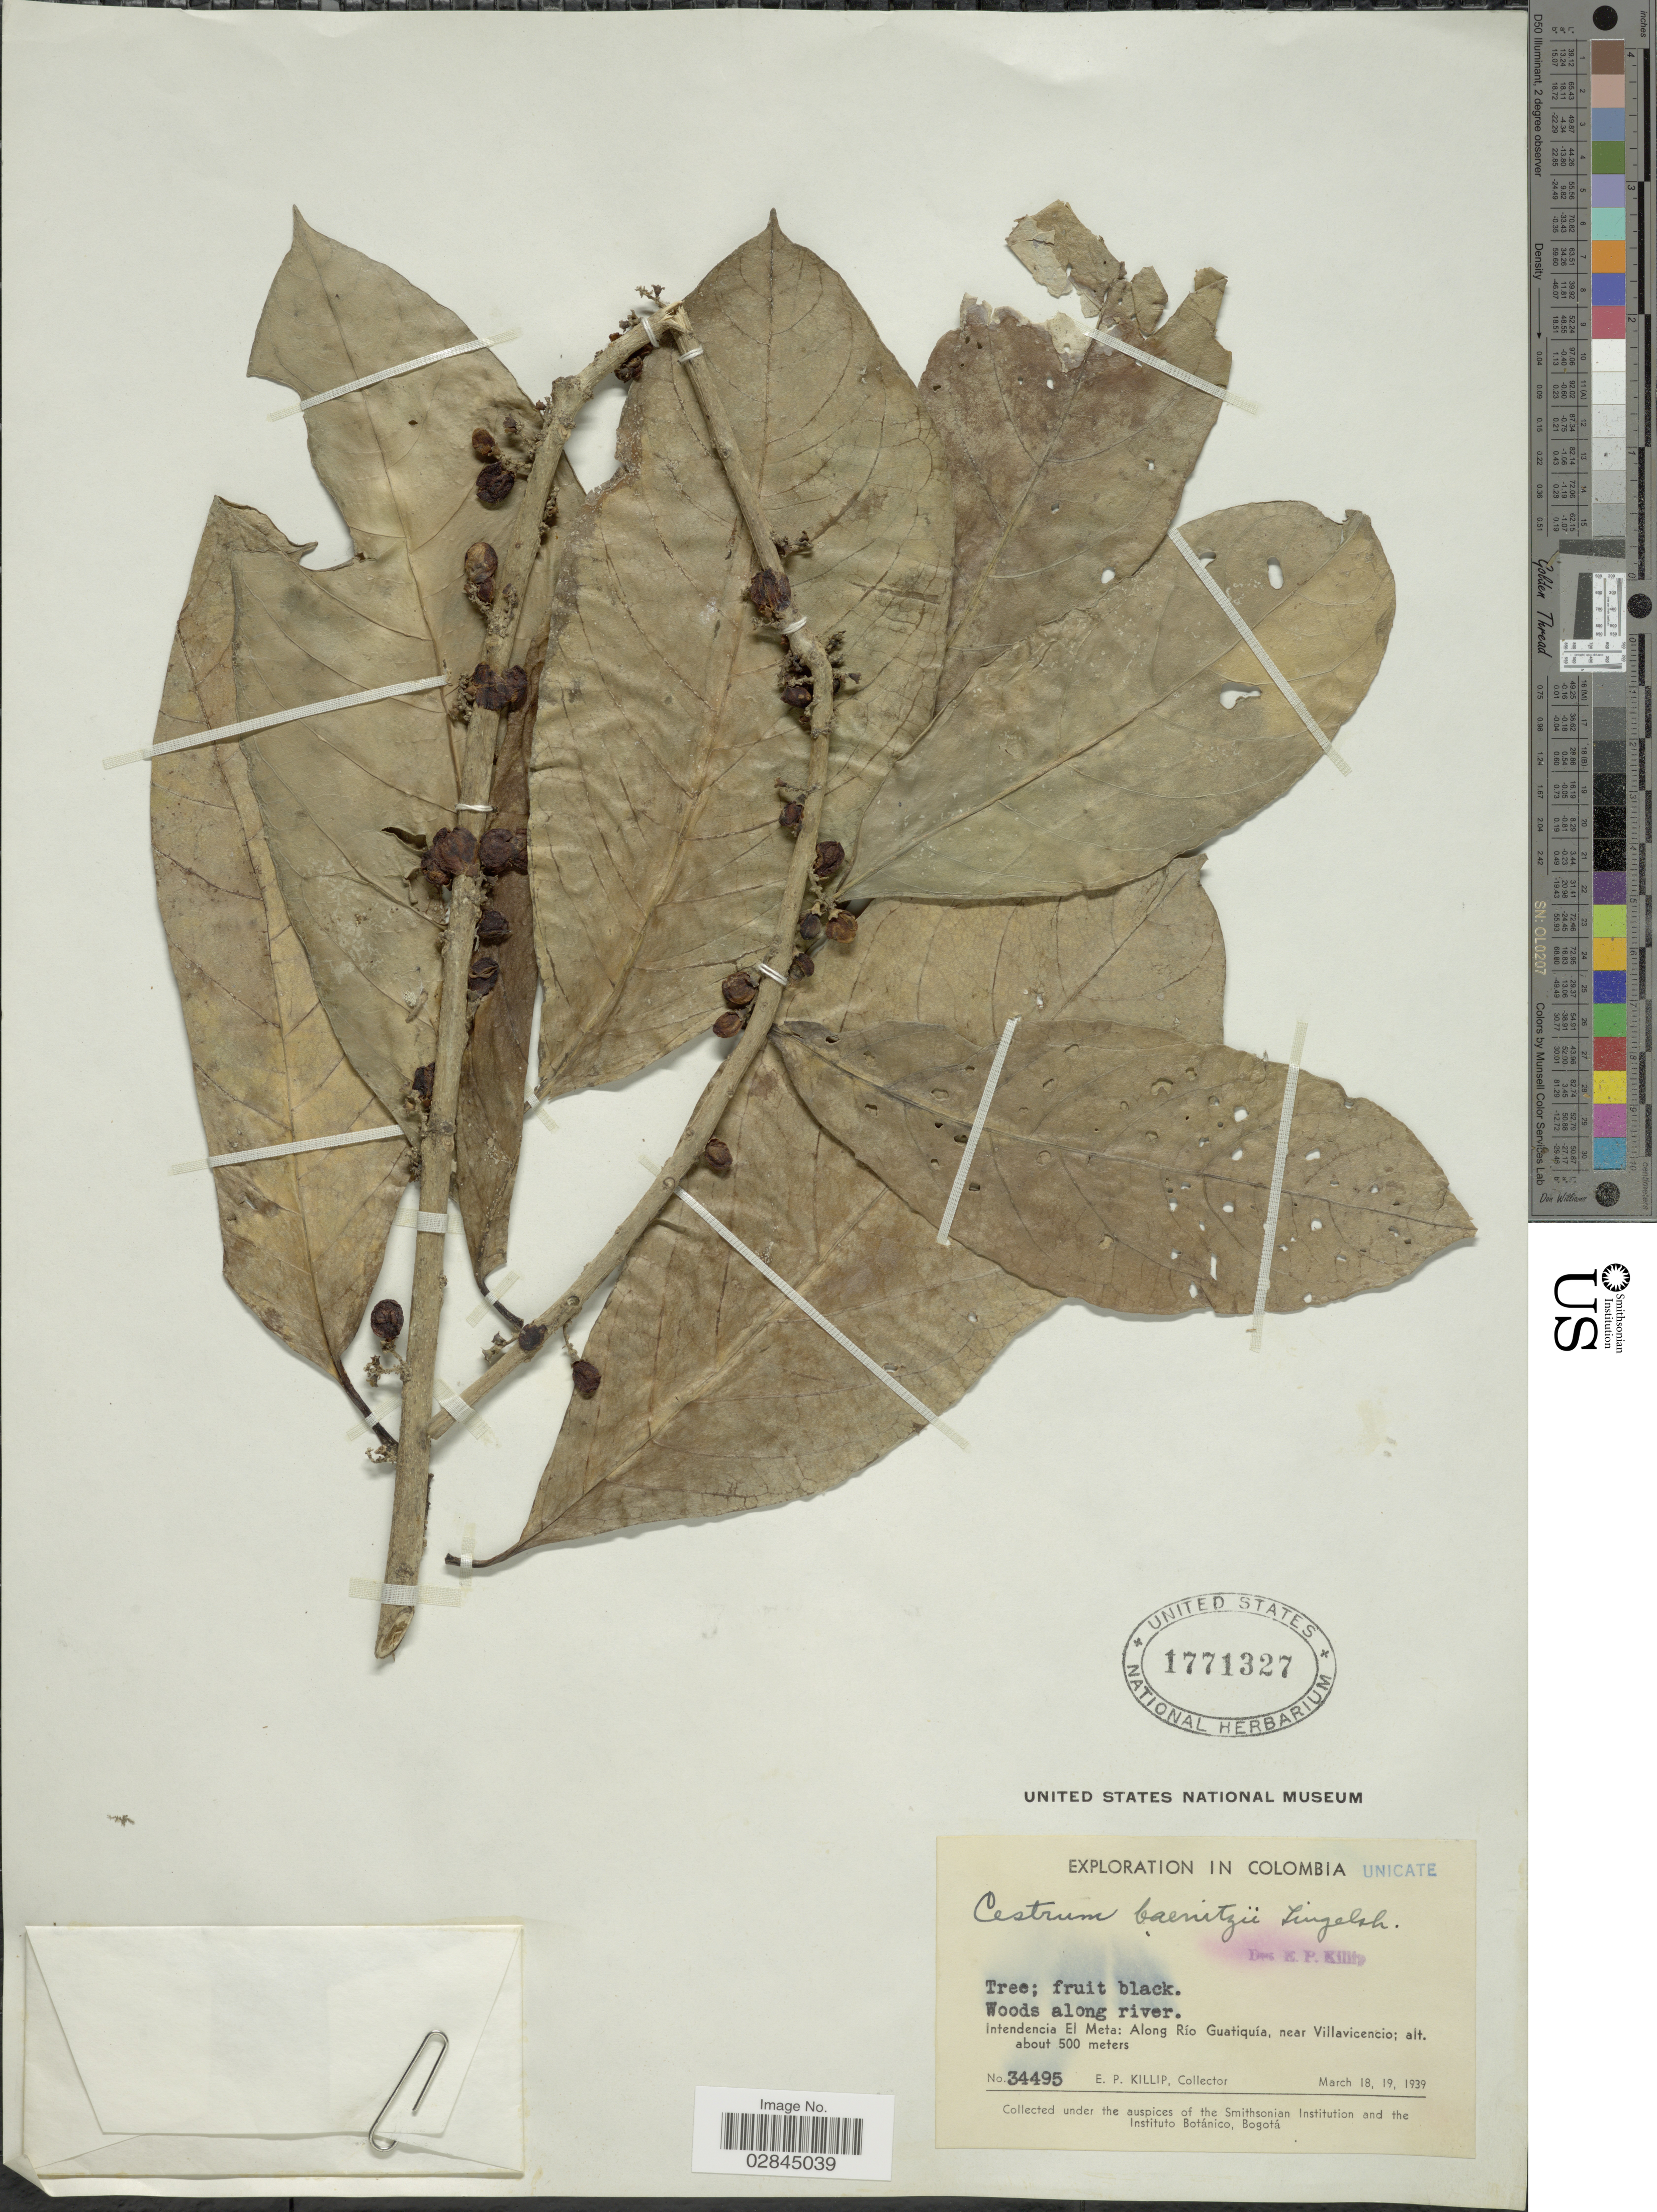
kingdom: Plantae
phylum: Tracheophyta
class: Magnoliopsida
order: Solanales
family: Solanaceae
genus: Cestrum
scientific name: Cestrum schlechtendahlii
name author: G. Don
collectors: E. P. Killip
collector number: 34495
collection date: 1939-03-18/1939-03-19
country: Colombia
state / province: Meta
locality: Intendencia El Meta: Along Río Guatiquía, near Villavicencio.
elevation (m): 500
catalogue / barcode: US 1771327